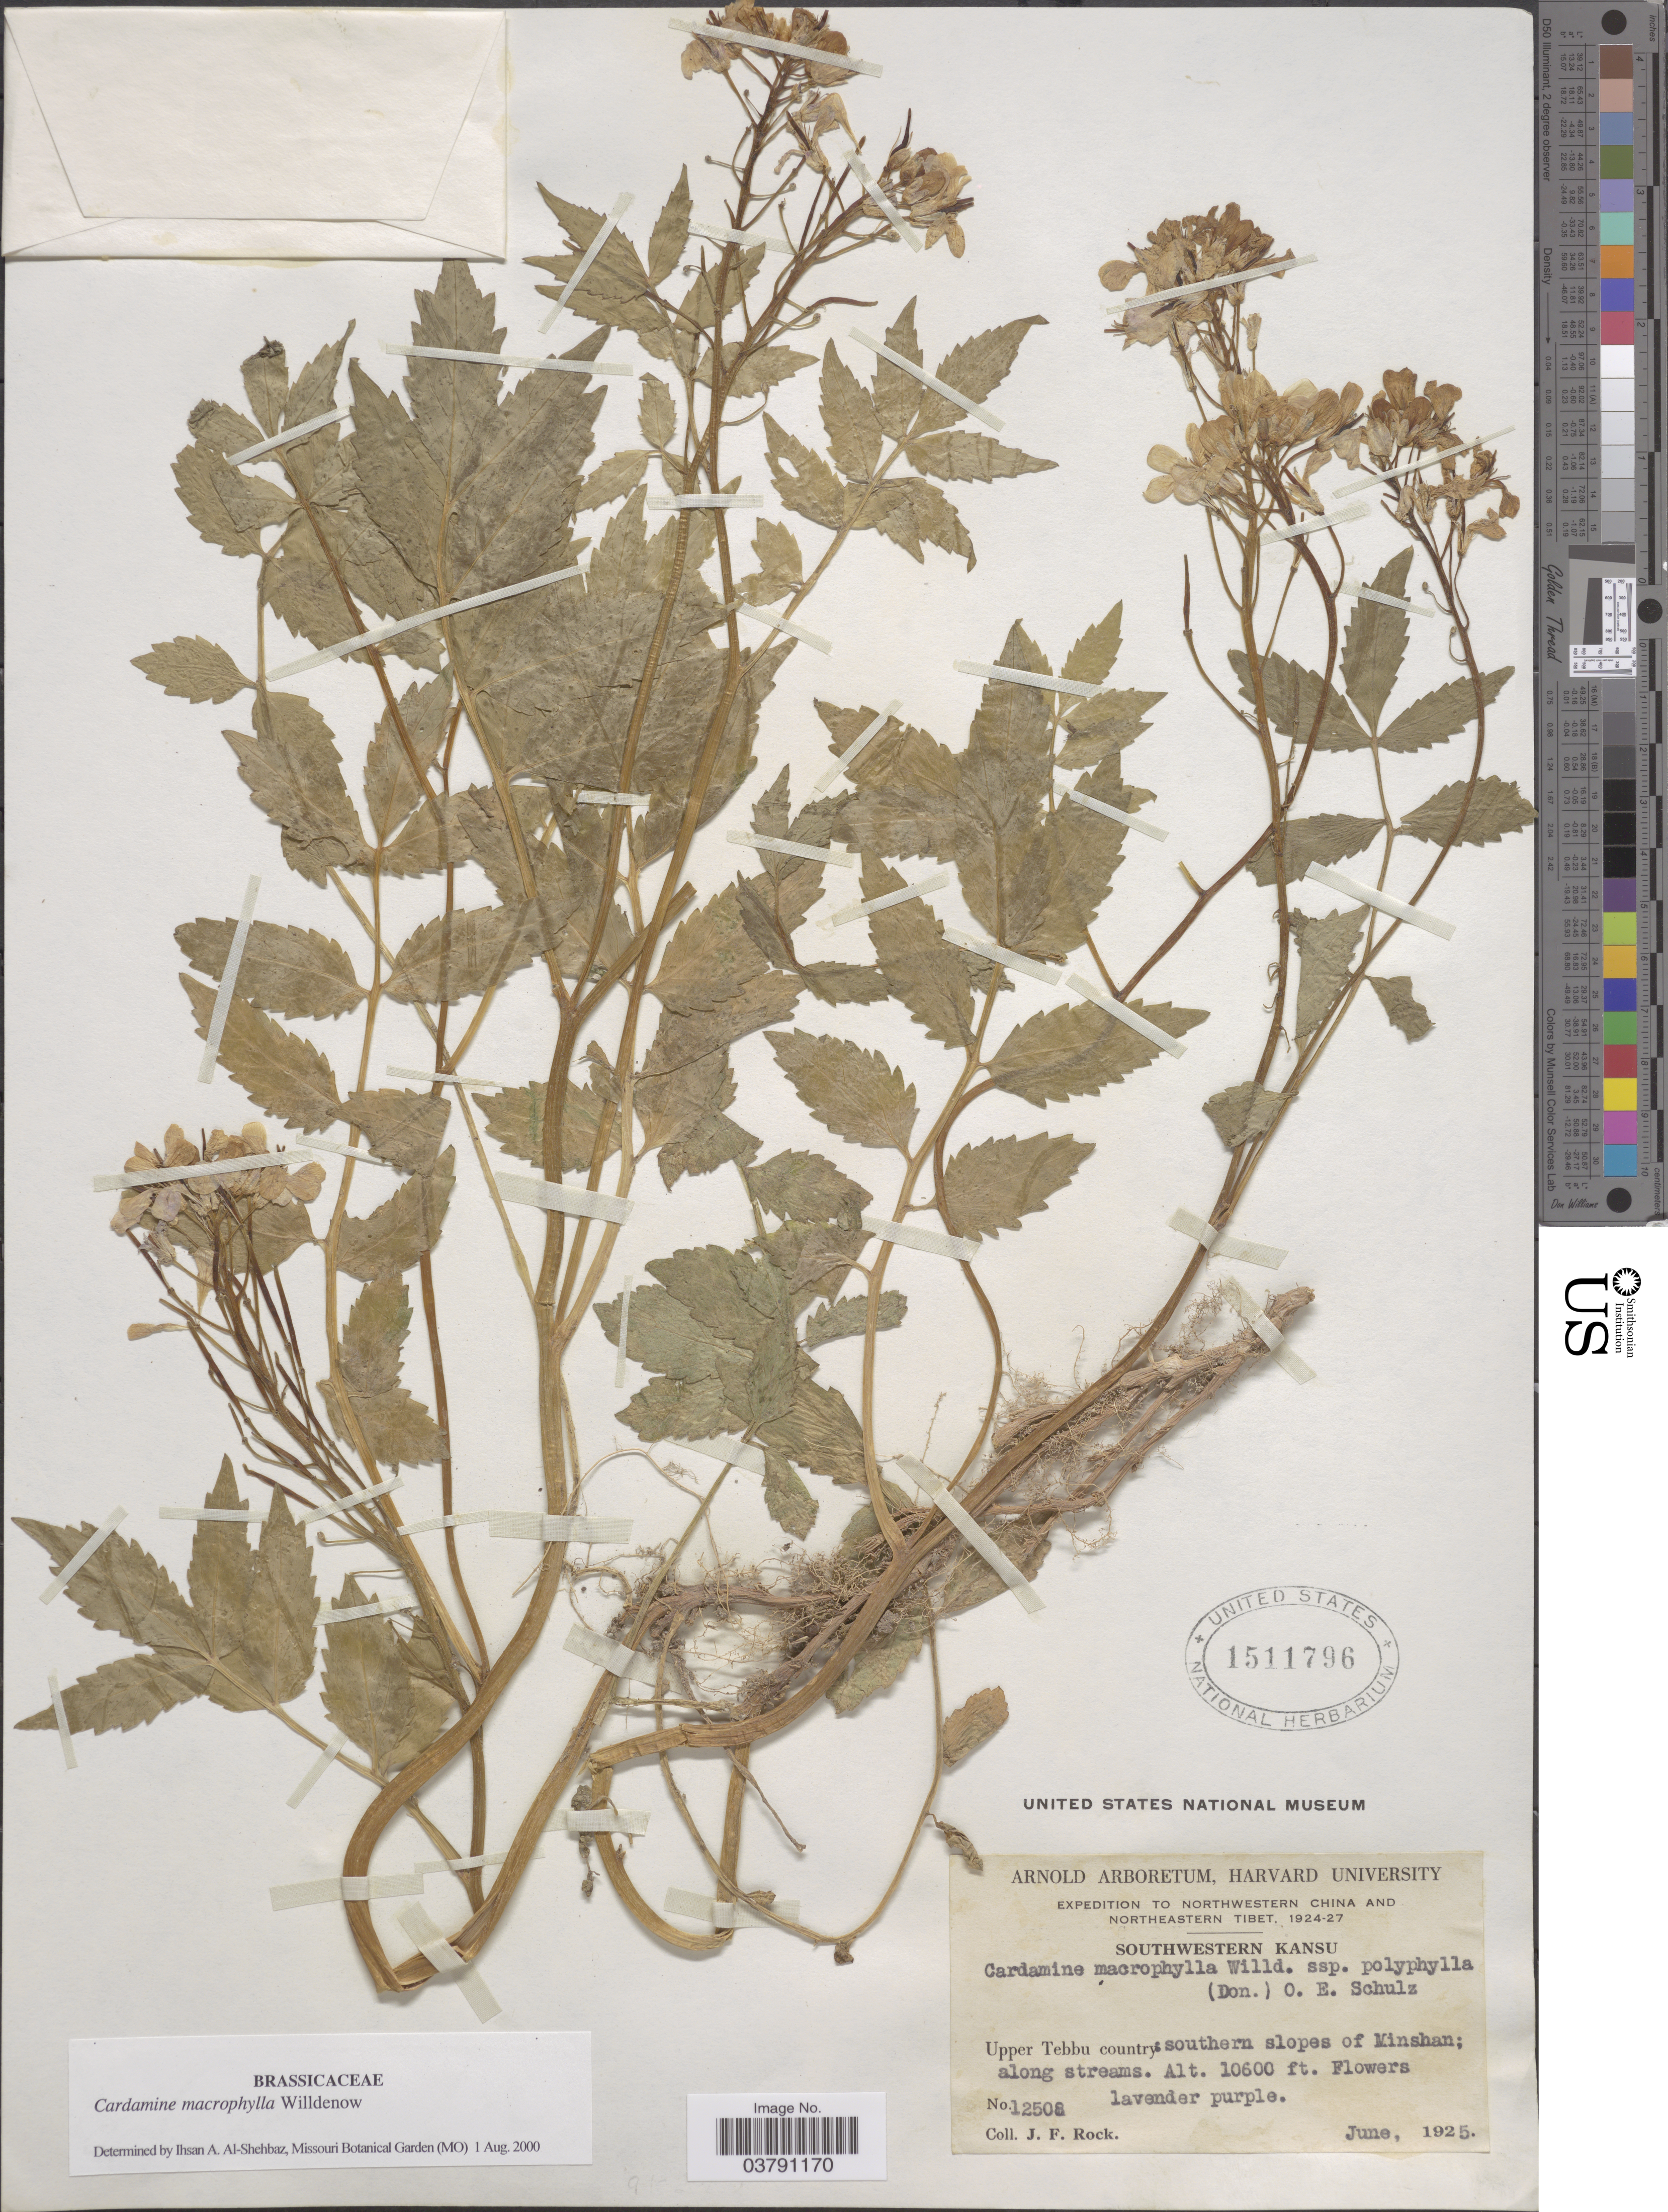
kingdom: Plantae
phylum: Tracheophyta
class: Magnoliopsida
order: Brassicales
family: Brassicaceae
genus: Cardamine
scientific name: Cardamine macrophylla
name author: Willd.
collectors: J. Rock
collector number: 12508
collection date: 1925-06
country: China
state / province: Gansu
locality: Southwestern Kansu. Upper Tebbu country; southern slopes of Minshan along streams.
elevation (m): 3231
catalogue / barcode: US 1511796